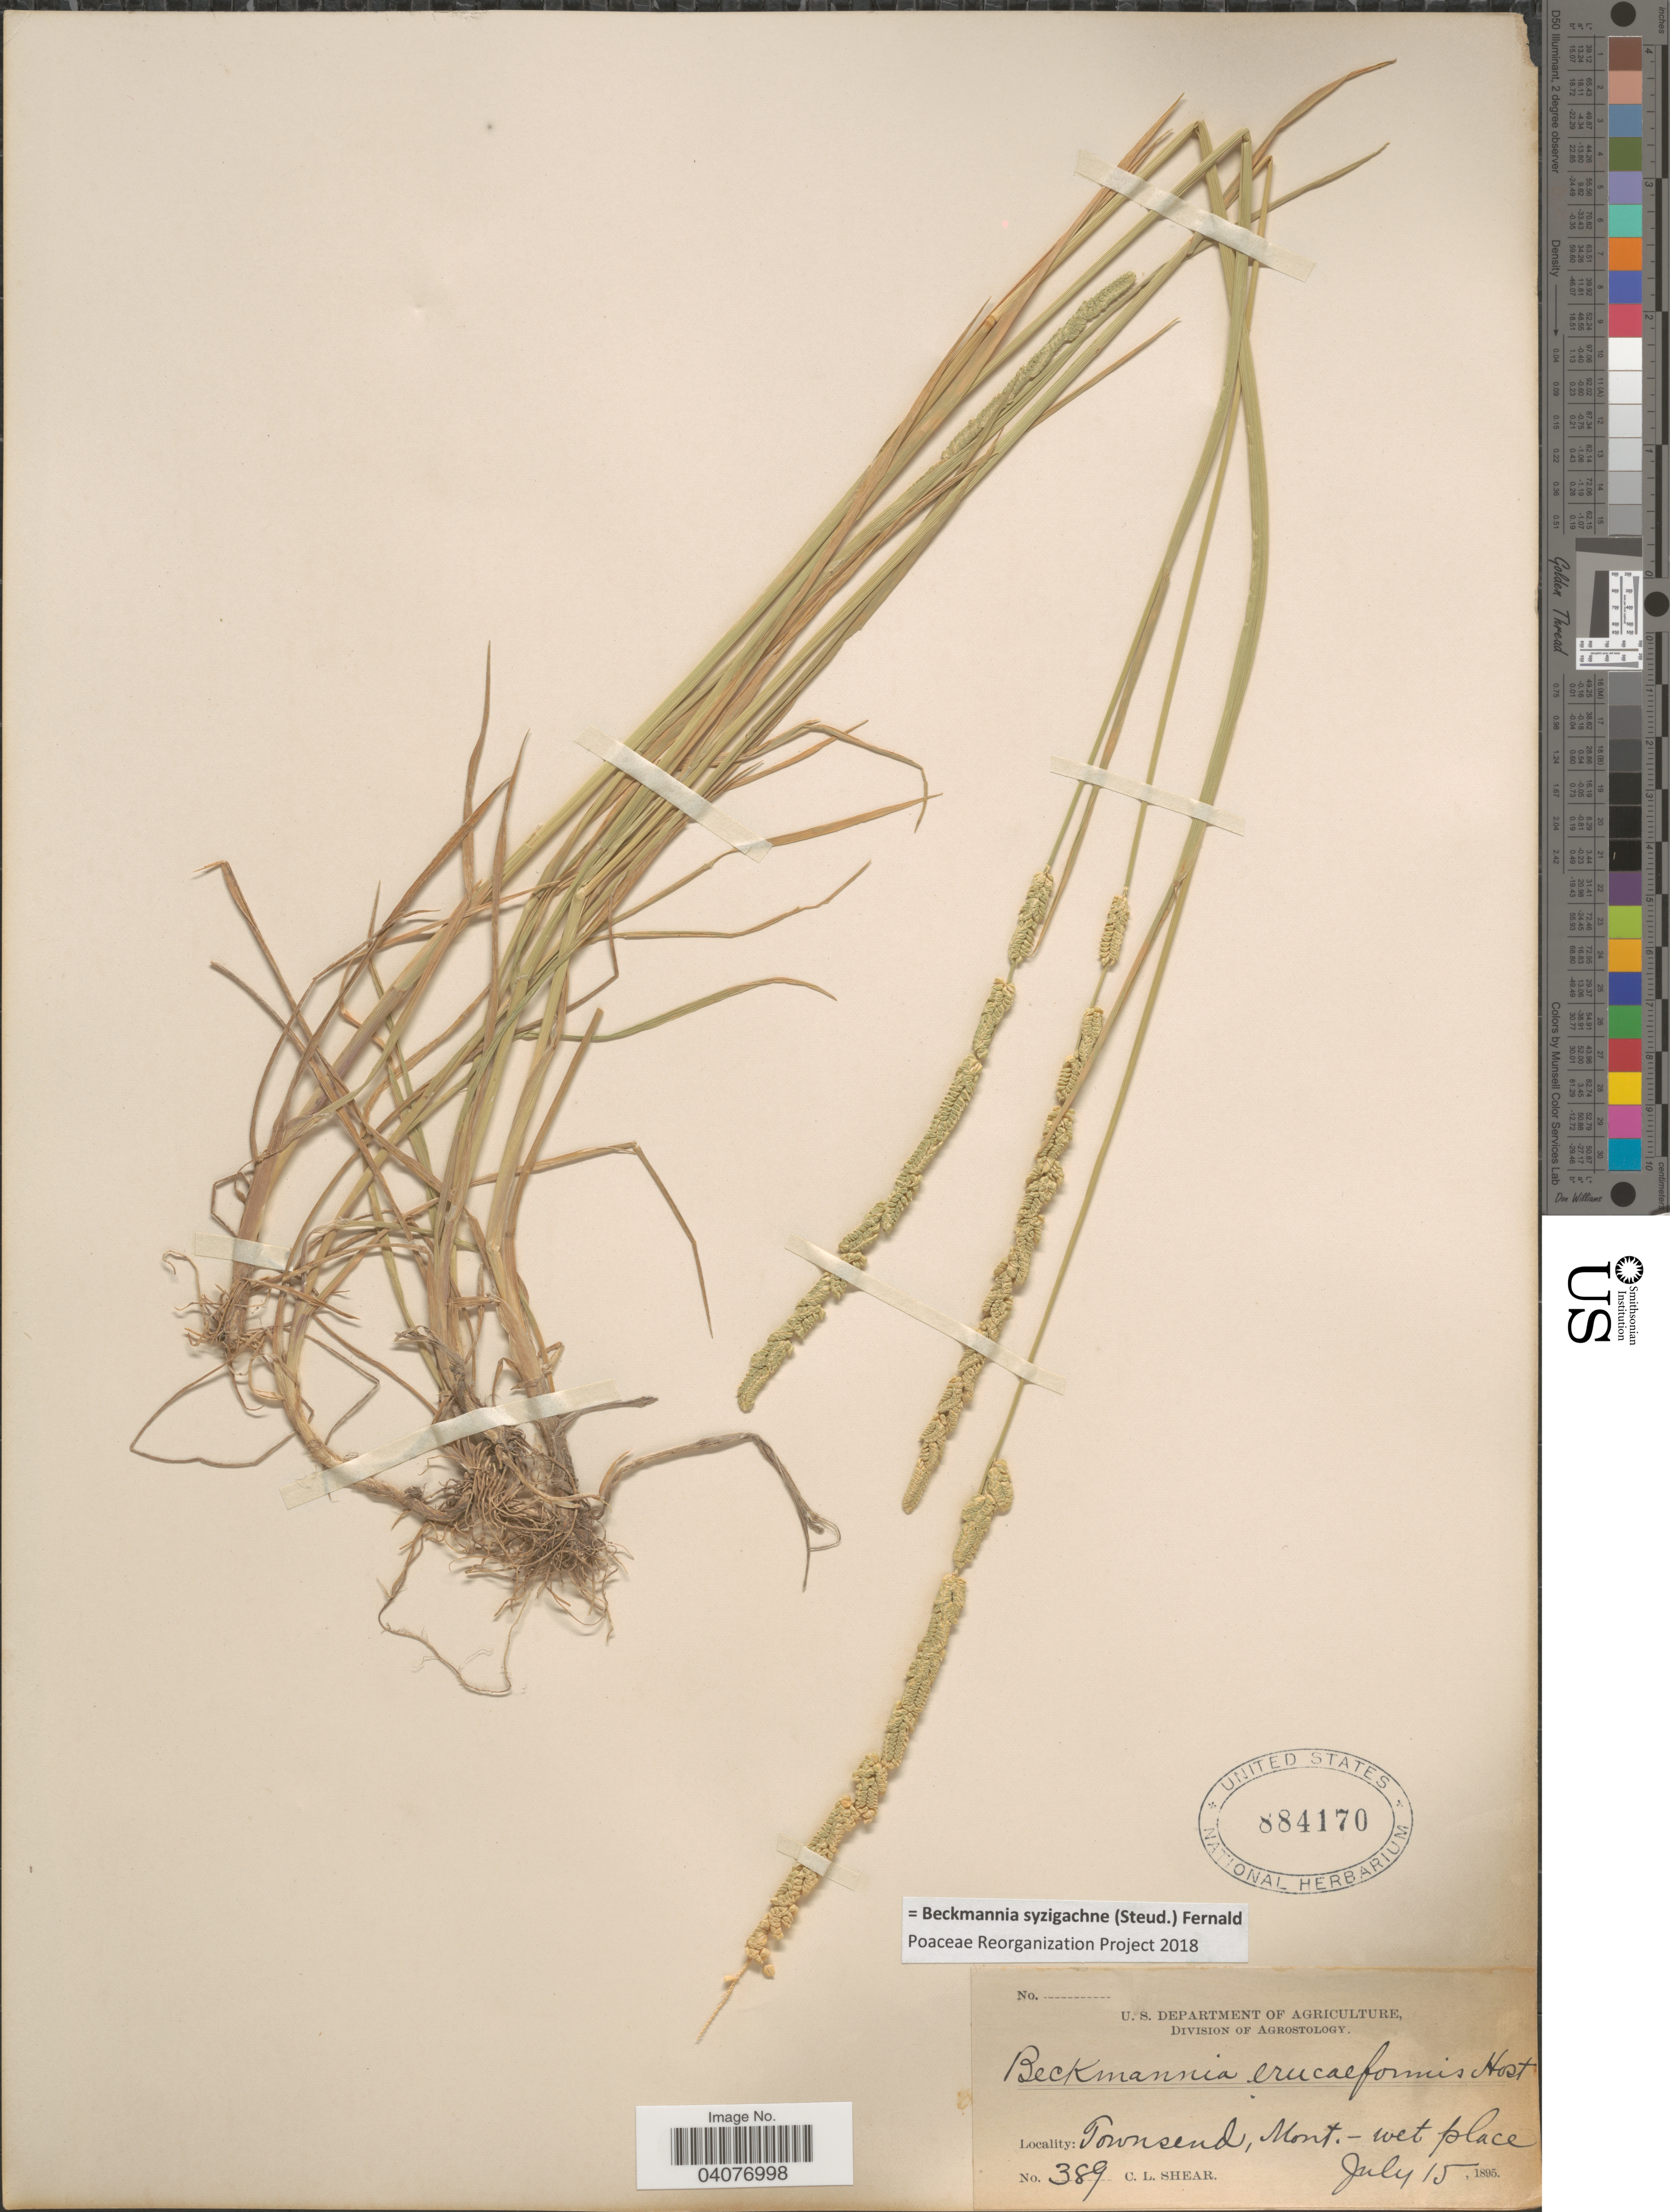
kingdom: Plantae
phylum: Tracheophyta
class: Liliopsida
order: Poales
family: Poaceae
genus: Beckmannia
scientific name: Beckmannia syzigachne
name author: (Steud.) Fernald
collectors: C. L. Shear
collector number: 389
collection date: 1895-07-15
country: United States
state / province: Montana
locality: Townsend, wet place.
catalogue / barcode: US 884170